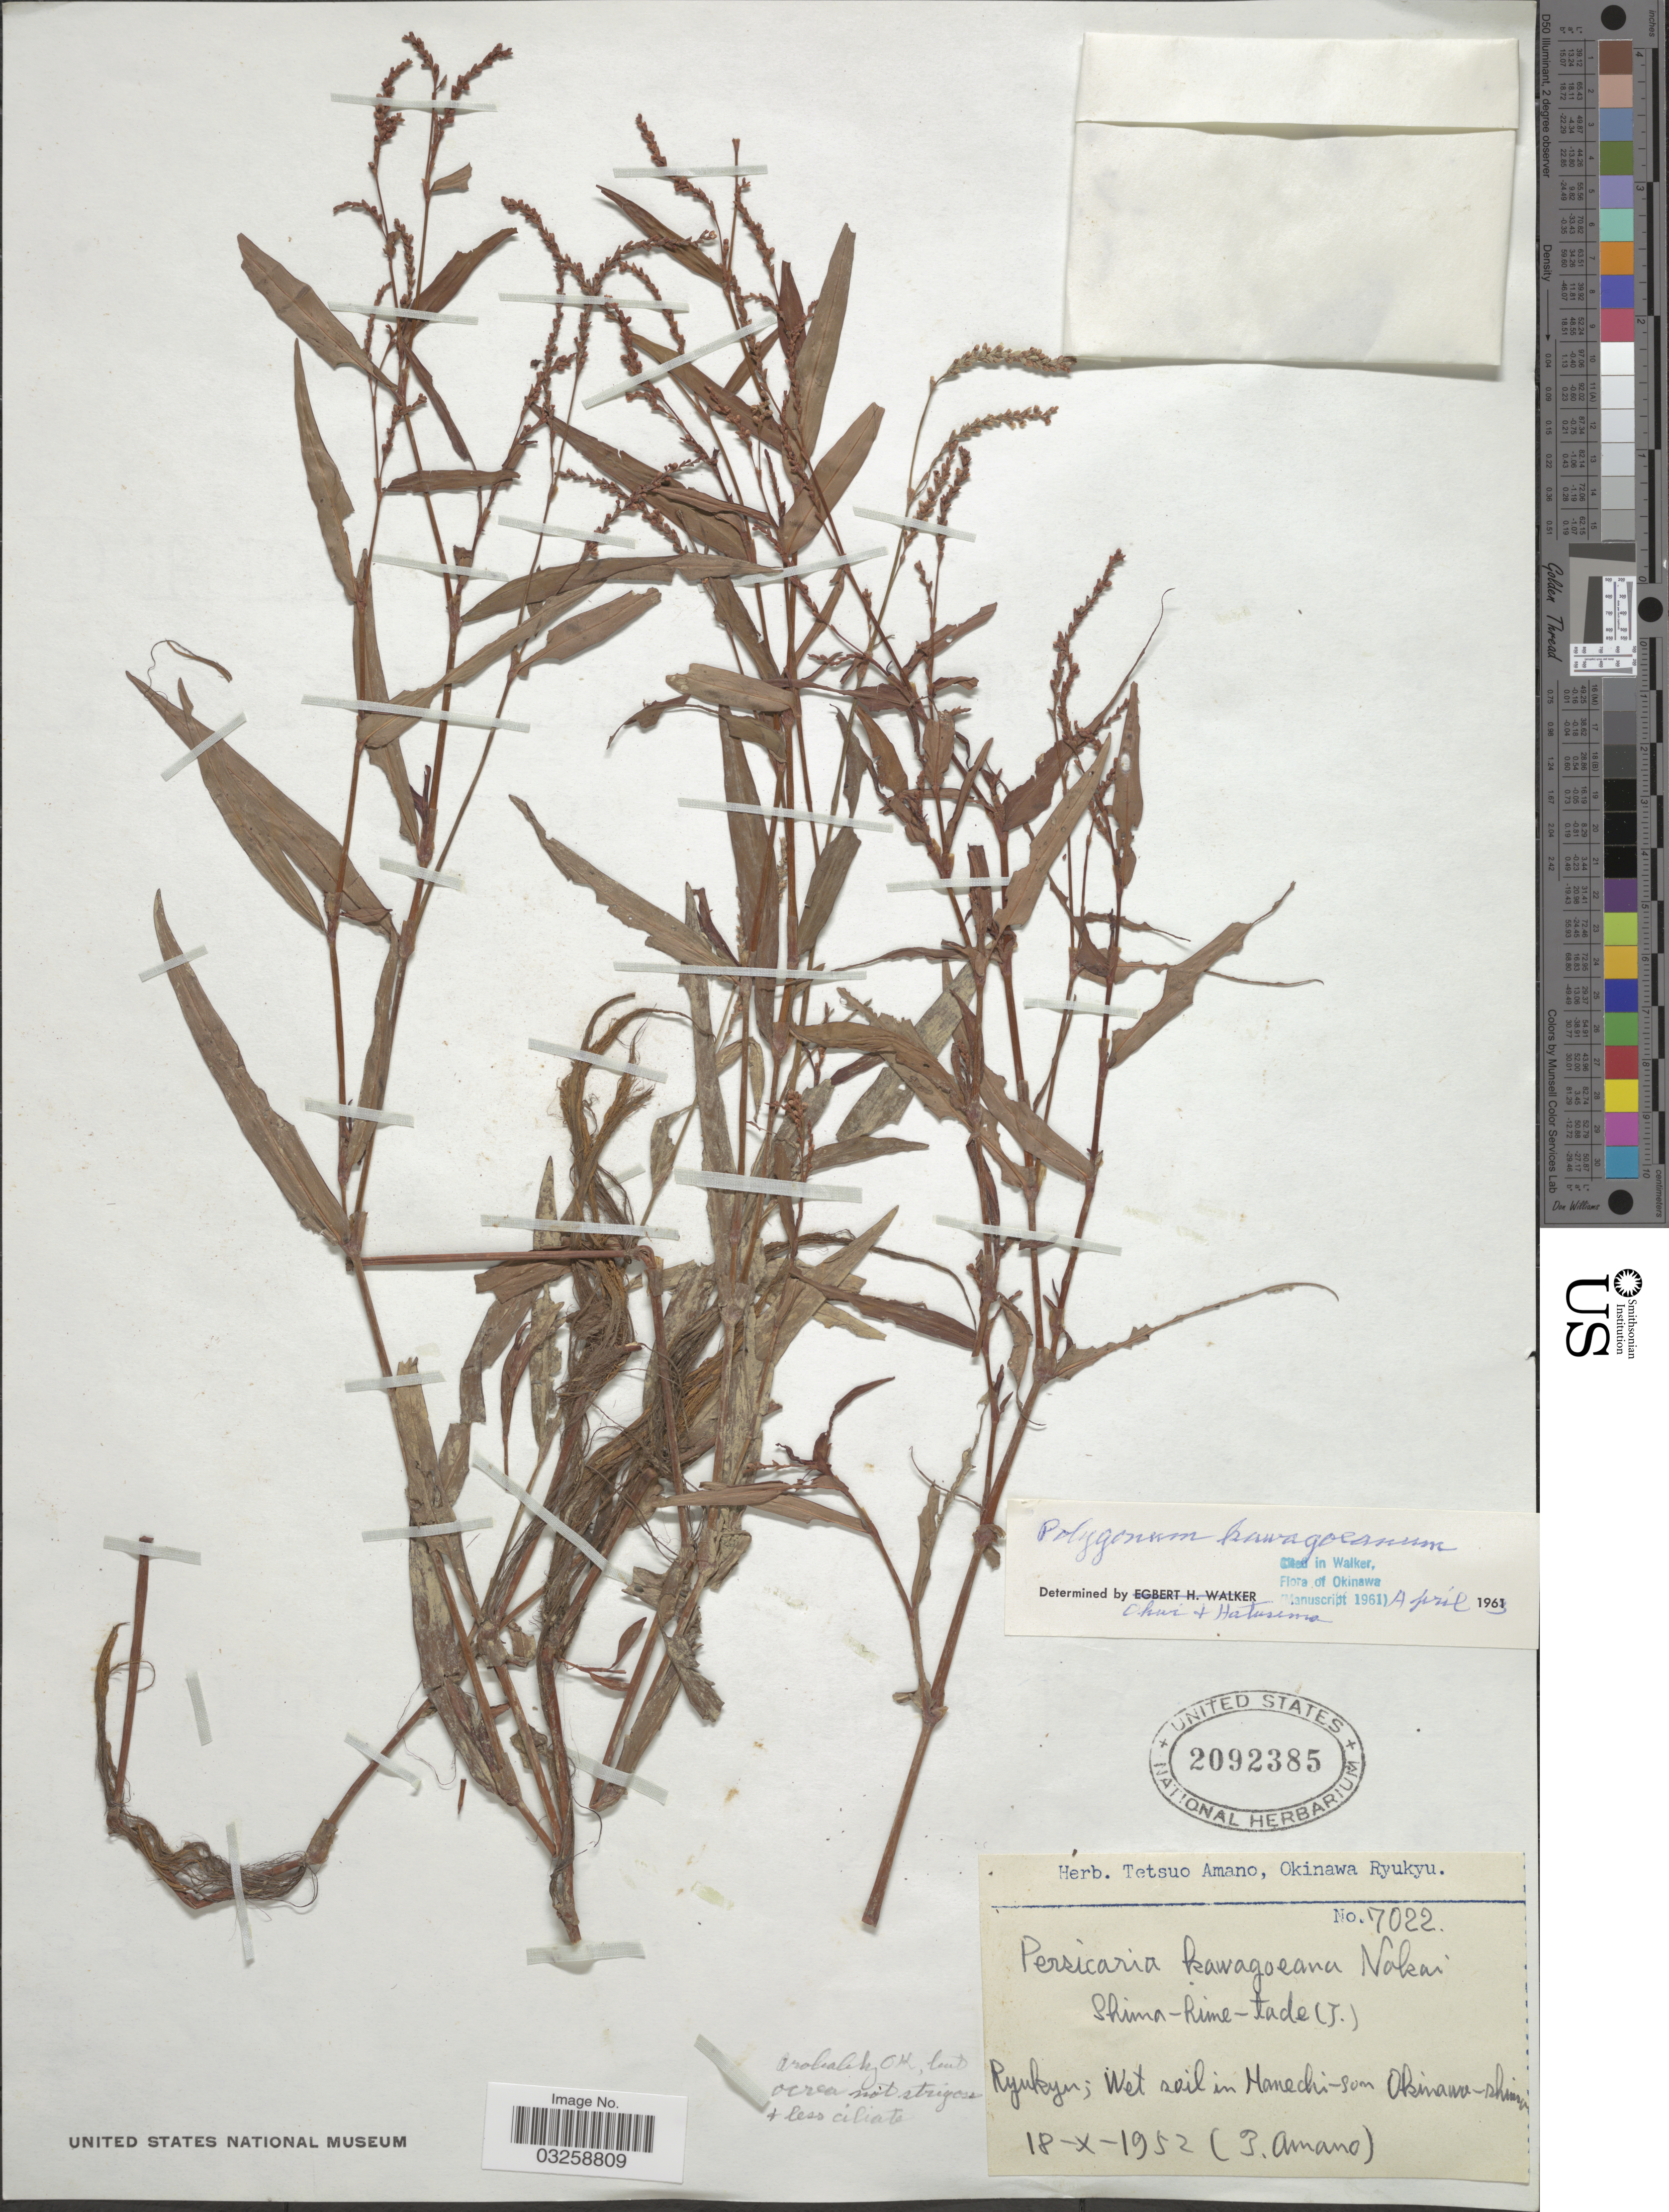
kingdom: Plantae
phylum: Tracheophyta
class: Magnoliopsida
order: Caryophyllales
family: Polygonaceae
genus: Polygonum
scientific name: Polygonum kawagoeanum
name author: Makino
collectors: T. Amano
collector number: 7022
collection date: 1952-10-18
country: Japan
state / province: Okinawa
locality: Ryukyu; Wet soil in Hanechi-son. Okinawa-Shima.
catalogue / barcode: US 2092385